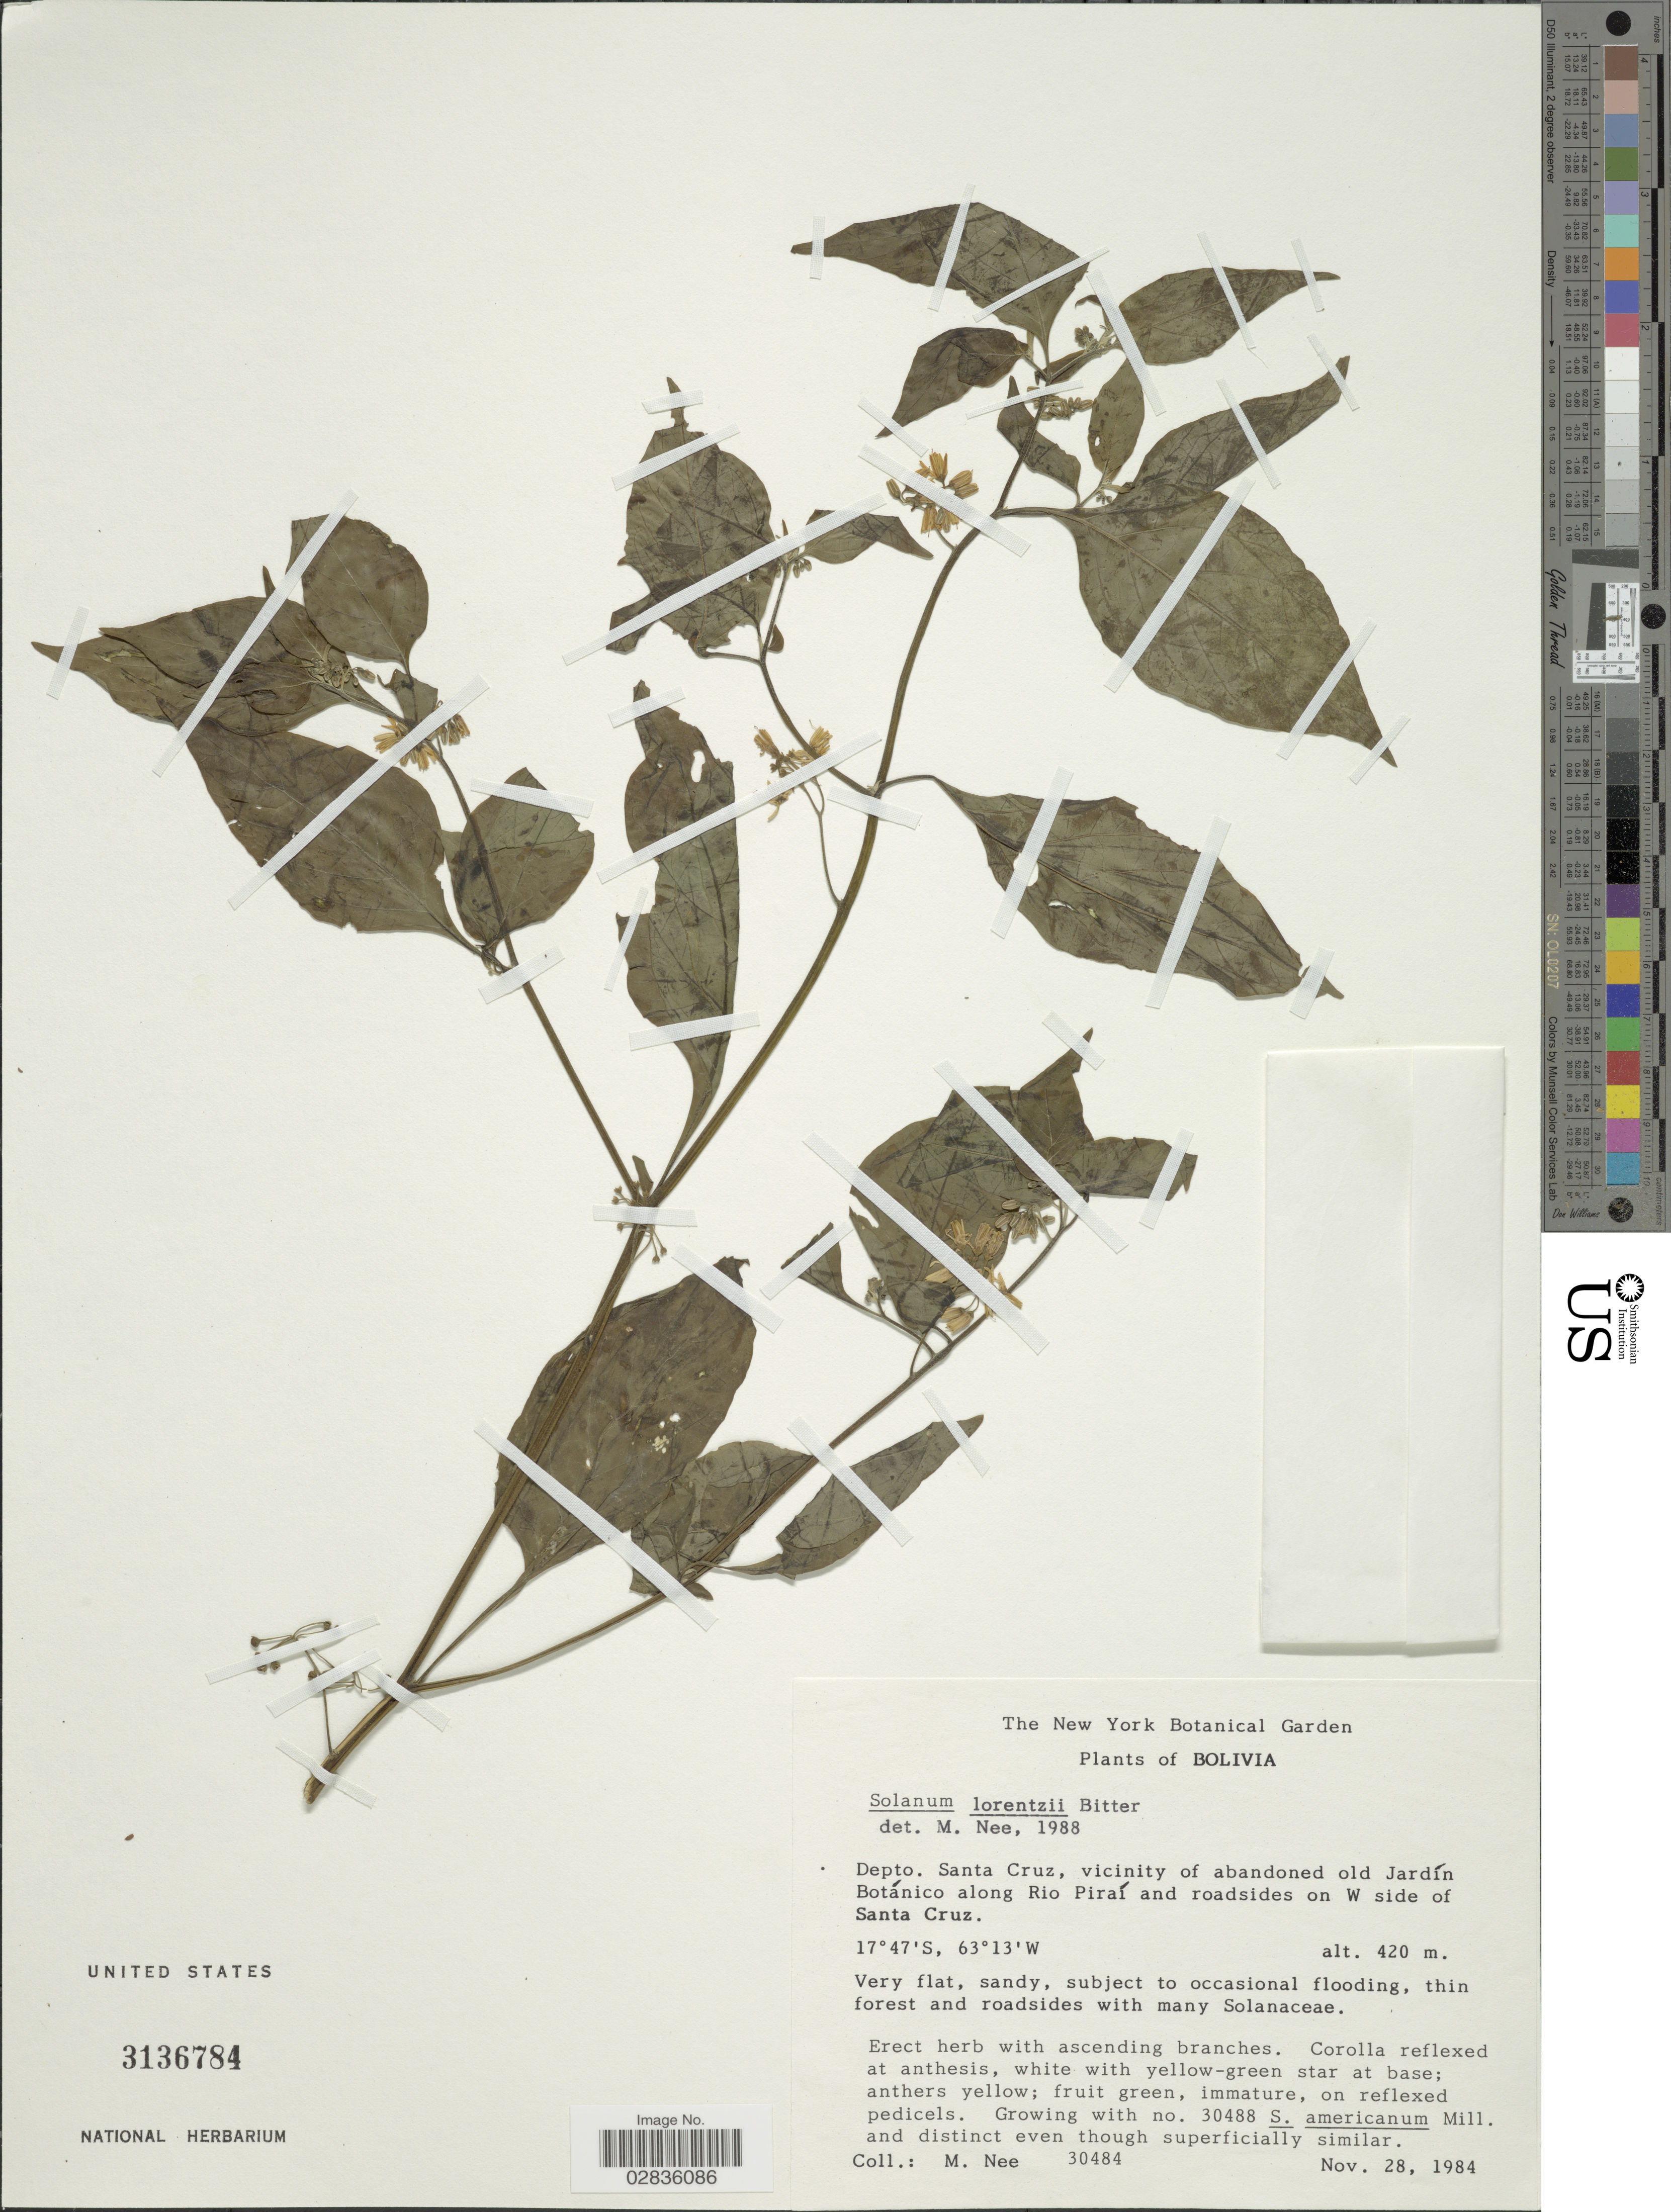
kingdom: Plantae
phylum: Tracheophyta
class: Magnoliopsida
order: Solanales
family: Solanaceae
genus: Solanum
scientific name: Solanum lorentzii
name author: Bitter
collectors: M. Nee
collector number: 30484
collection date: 1984-11-28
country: Bolivia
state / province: Santa Cruz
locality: Depto. Santa Cruz, vicinity of abandoned old Jardín Botánico along Rio Piraí and roadsides on W side of Santa Cruz.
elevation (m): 420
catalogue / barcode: US 3136784